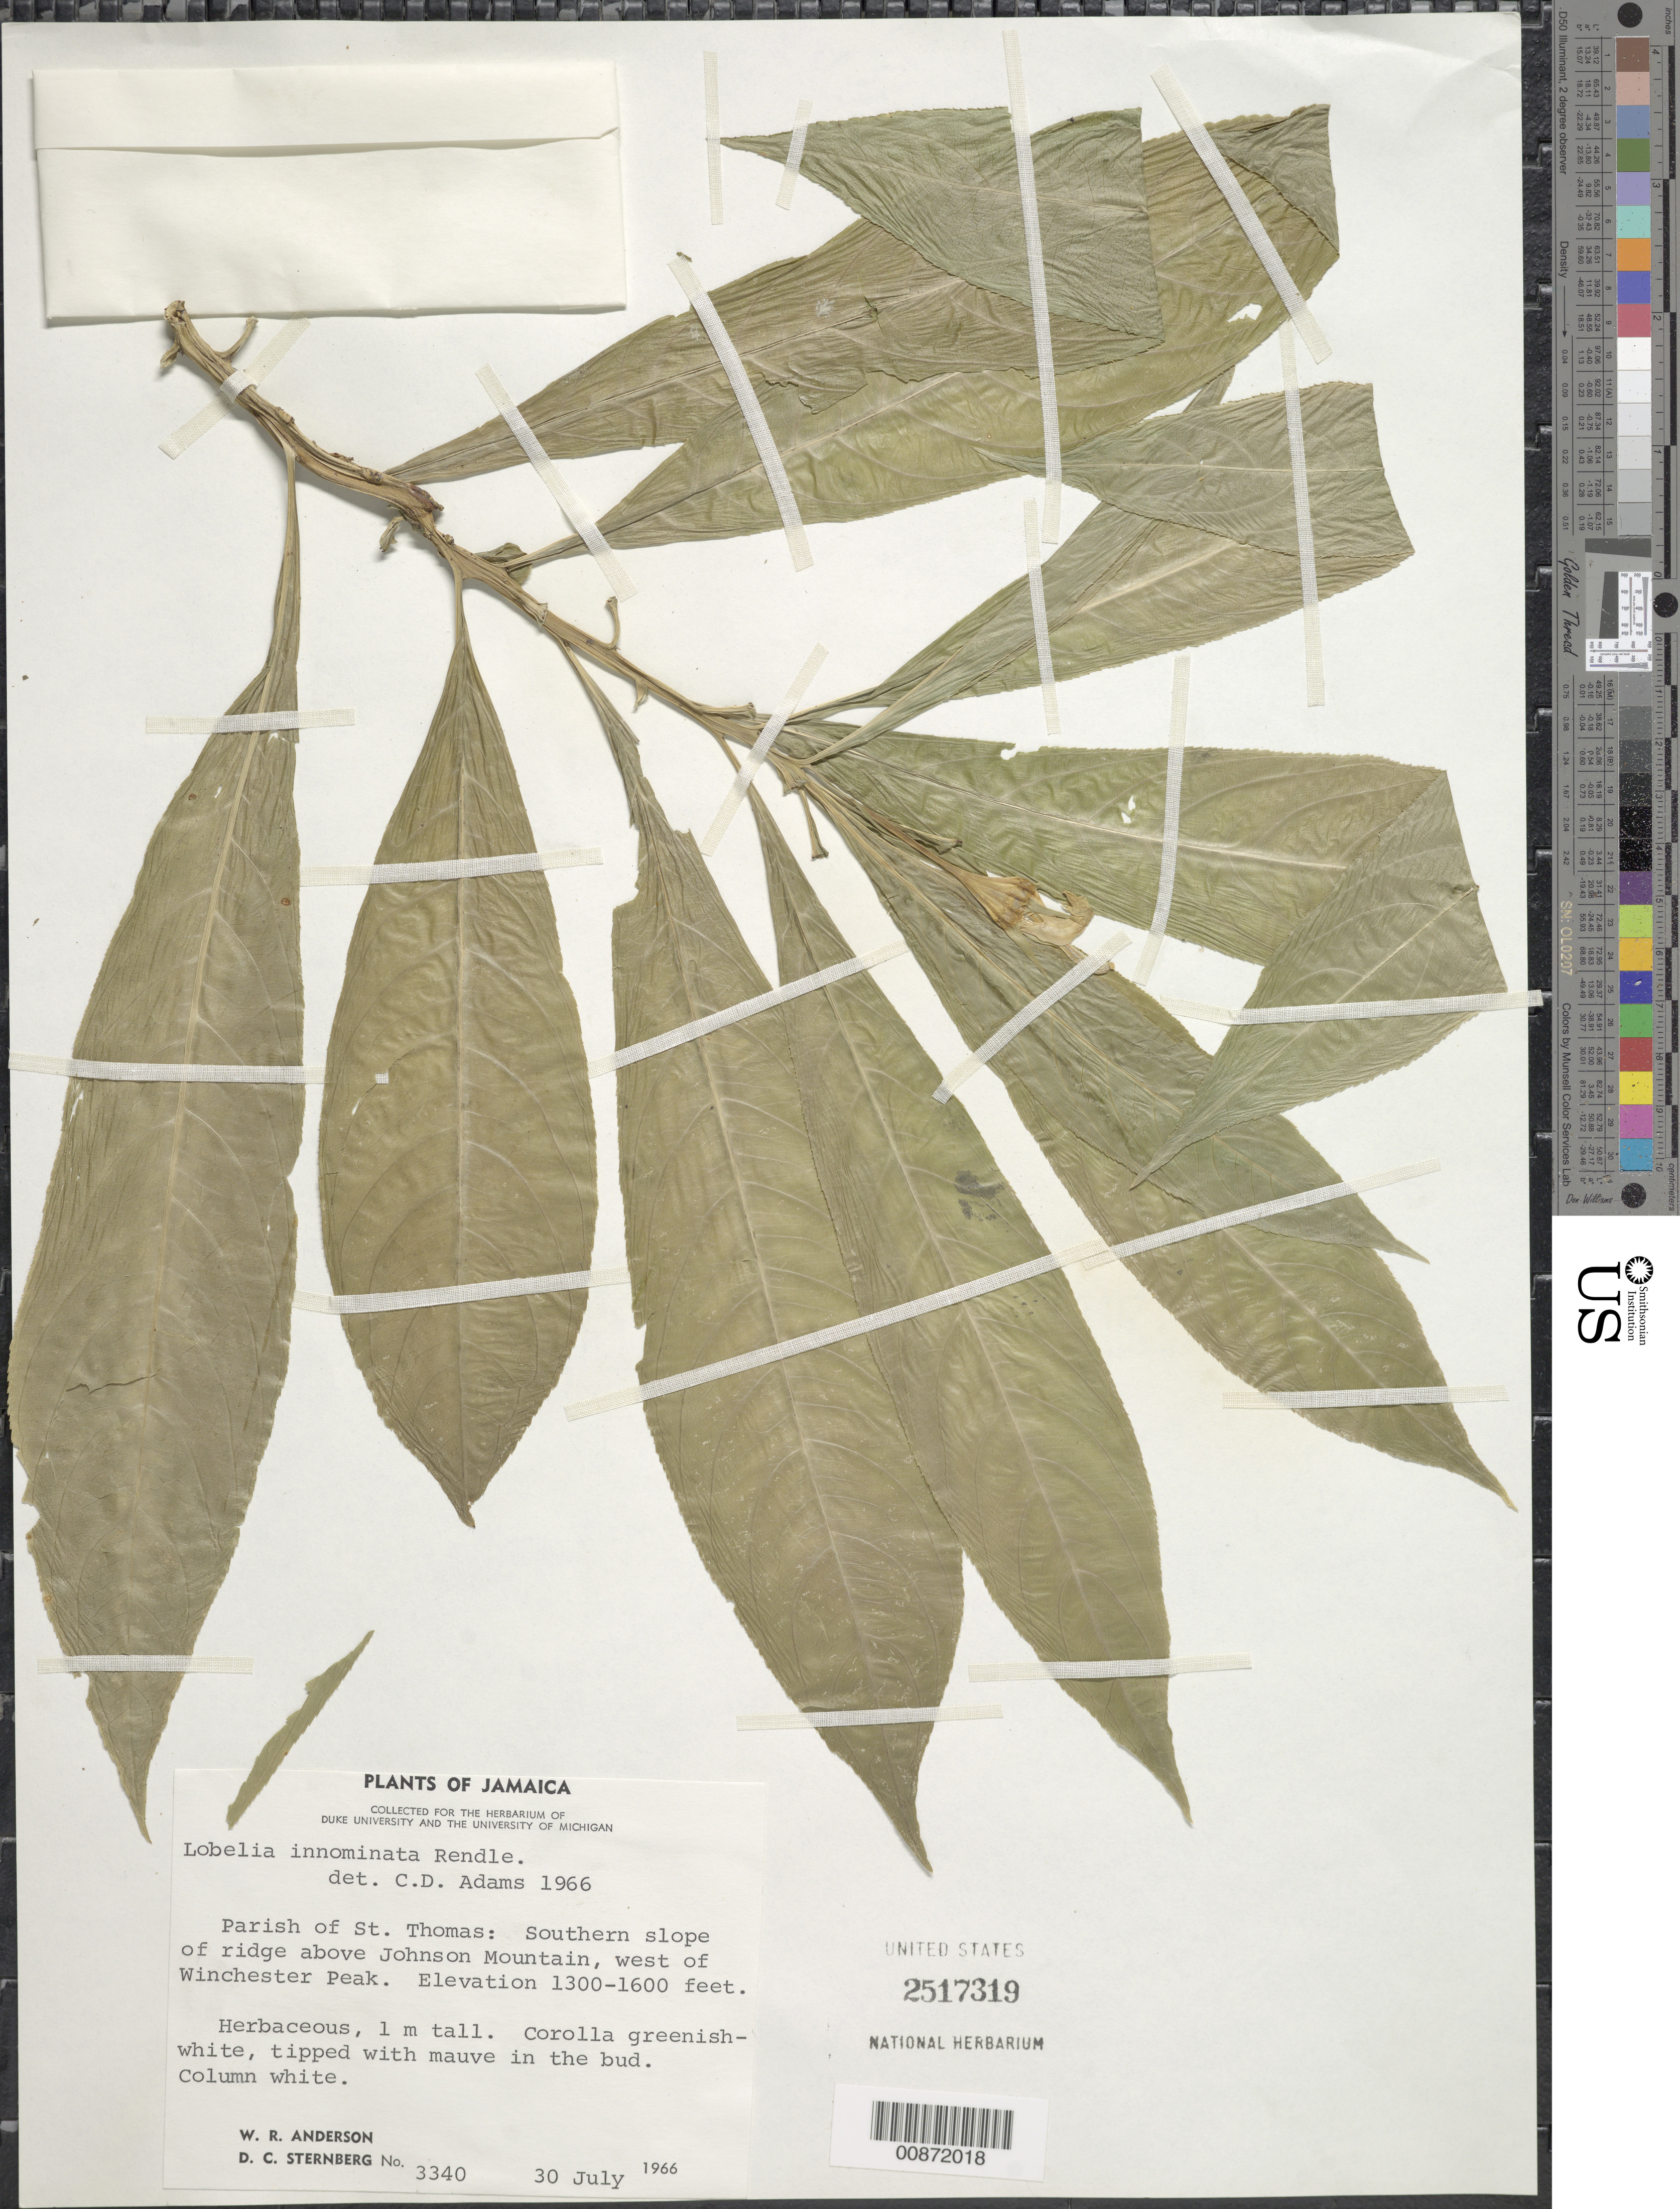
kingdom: Plantae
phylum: Tracheophyta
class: Magnoliopsida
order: Asterales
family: Campanulaceae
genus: Lobelia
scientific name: Lobelia innominata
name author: Rendle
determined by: Adams, C. D.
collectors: W. R. Anderson & D. Sternberg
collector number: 3340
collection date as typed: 30 Jul 1966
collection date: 1966-07-30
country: Jamaica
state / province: Saint Thomas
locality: Southern slope of ridge above Johnson Mountain, weest of Winchester Peak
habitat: Montane, southern slope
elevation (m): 396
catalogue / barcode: US 2517319